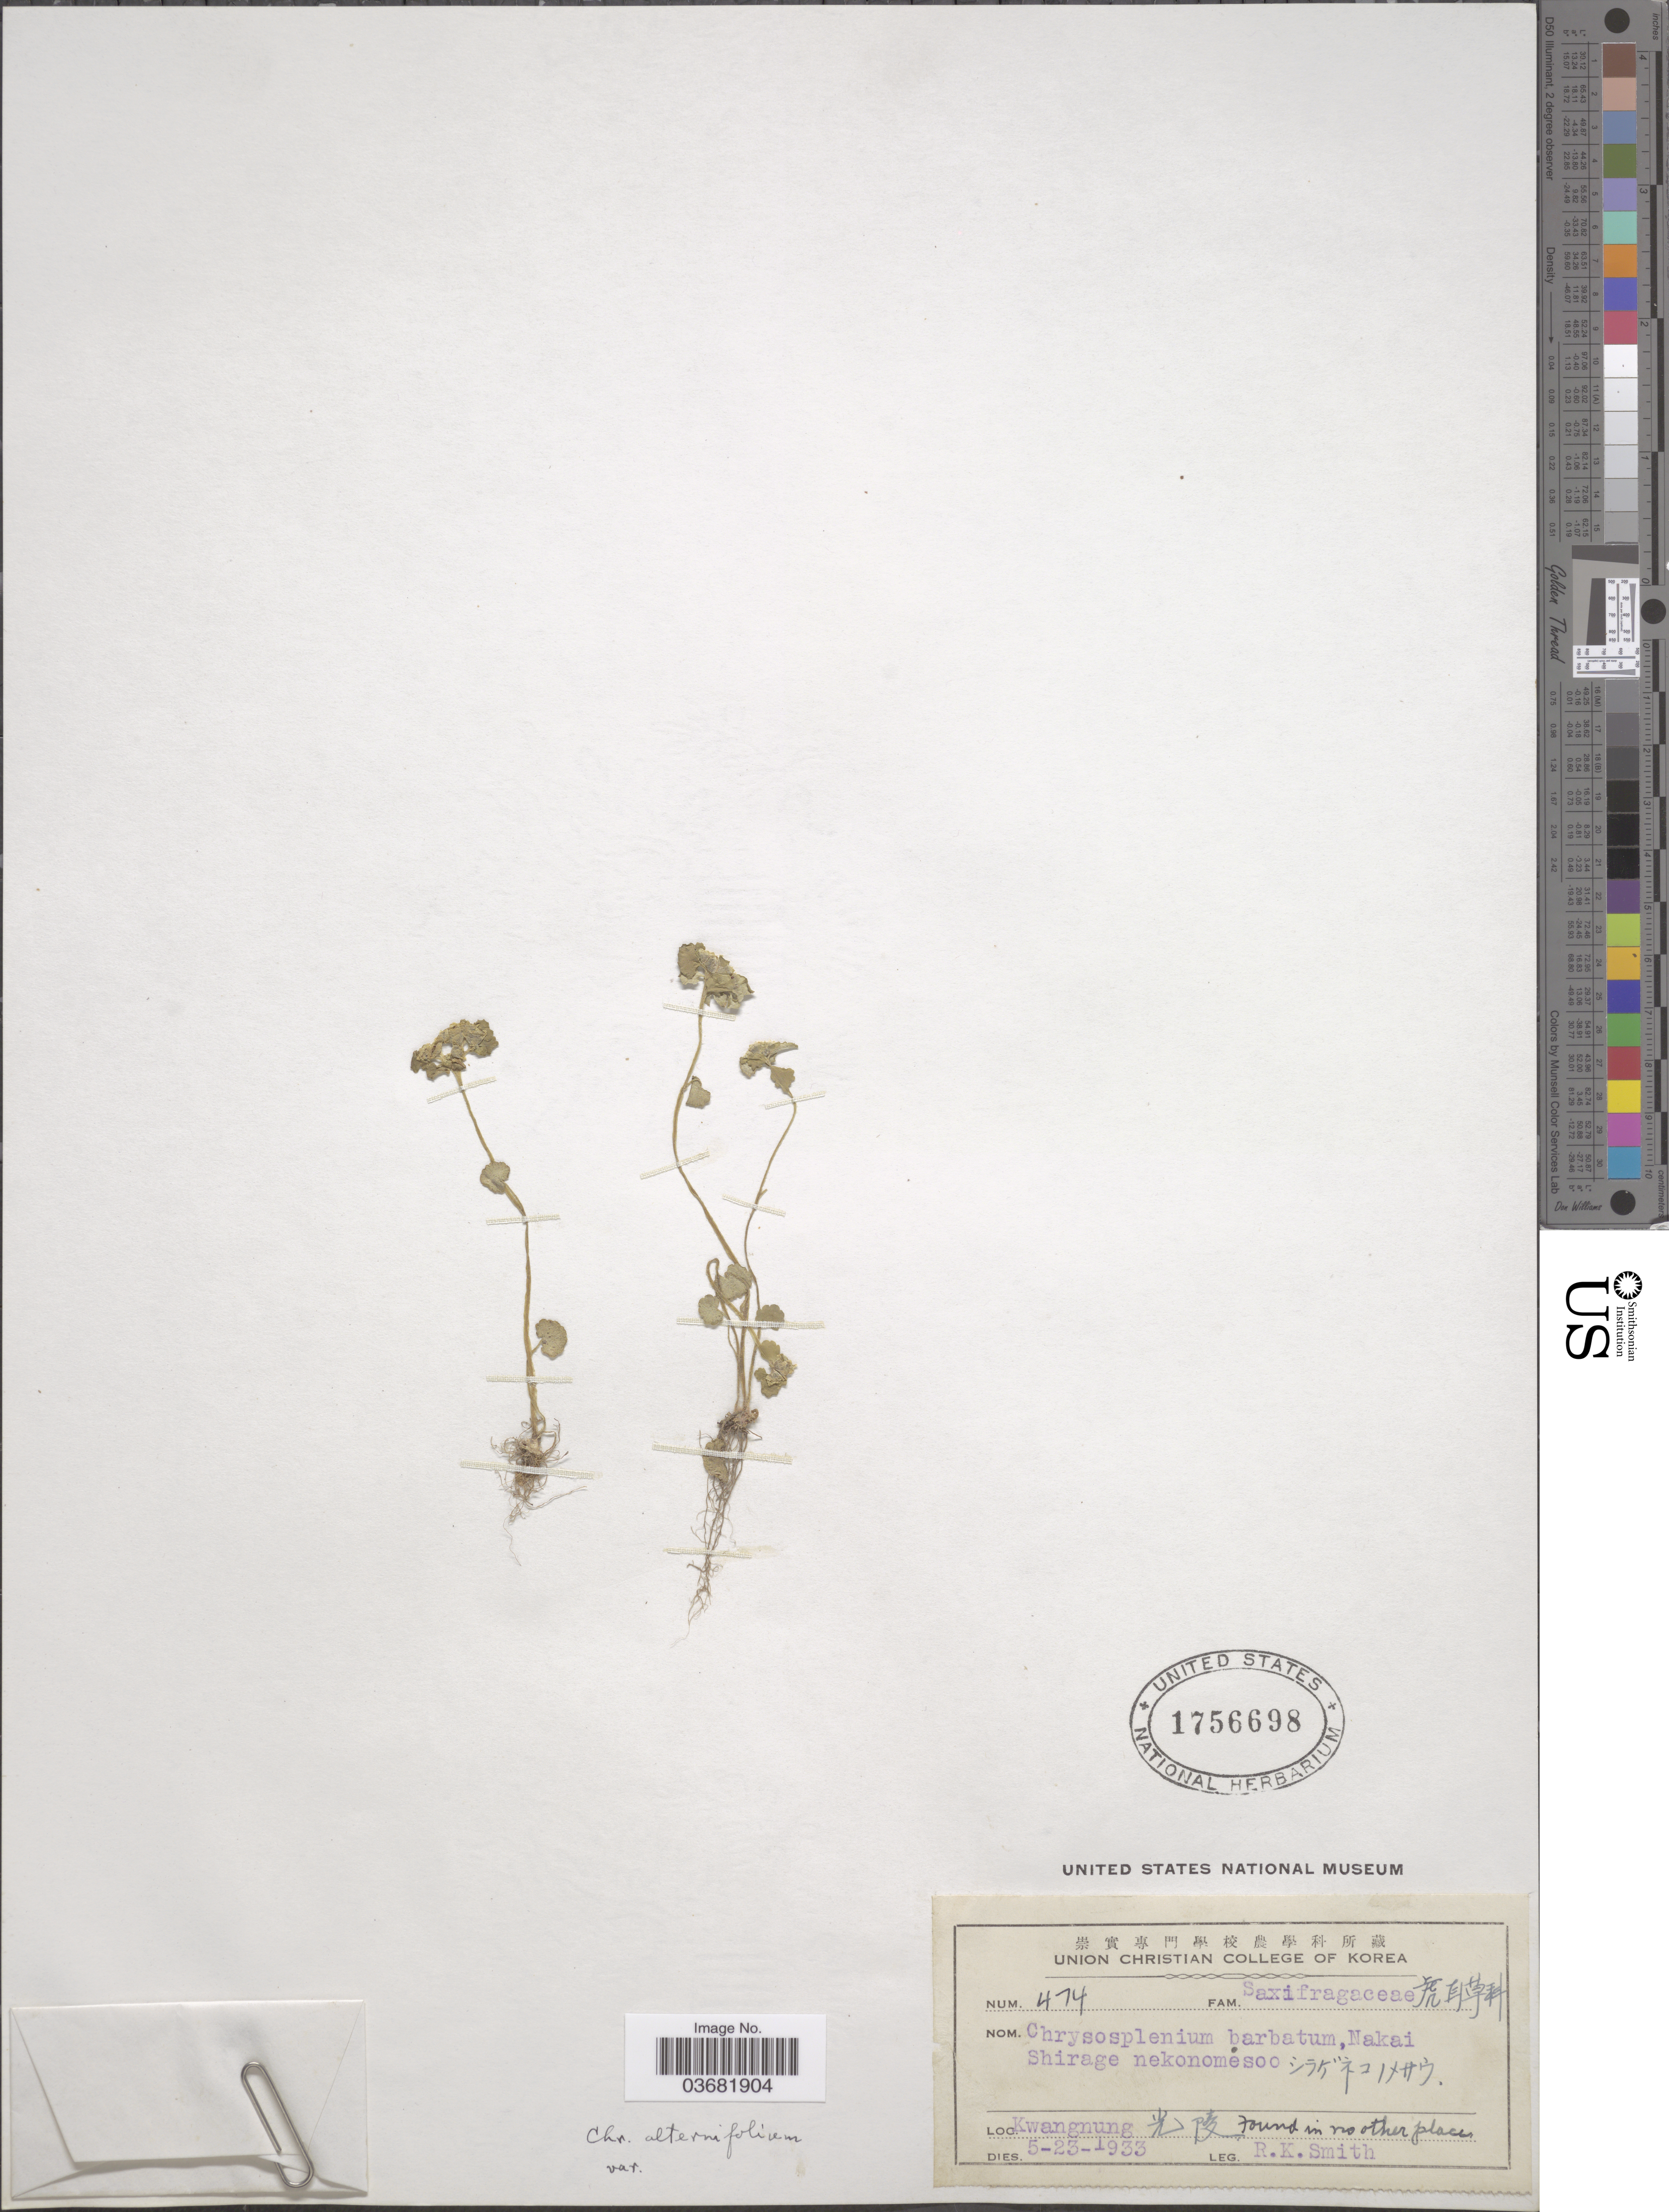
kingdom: Plantae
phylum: Tracheophyta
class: Magnoliopsida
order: Saxifragales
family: Saxifragaceae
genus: Chrysosplenium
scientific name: Chrysosplenium japonicum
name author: (Maxim.) Makino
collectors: R. Smith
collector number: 474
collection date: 1933-05-23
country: South Korea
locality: Kwangnung X.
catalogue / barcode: US 1756698